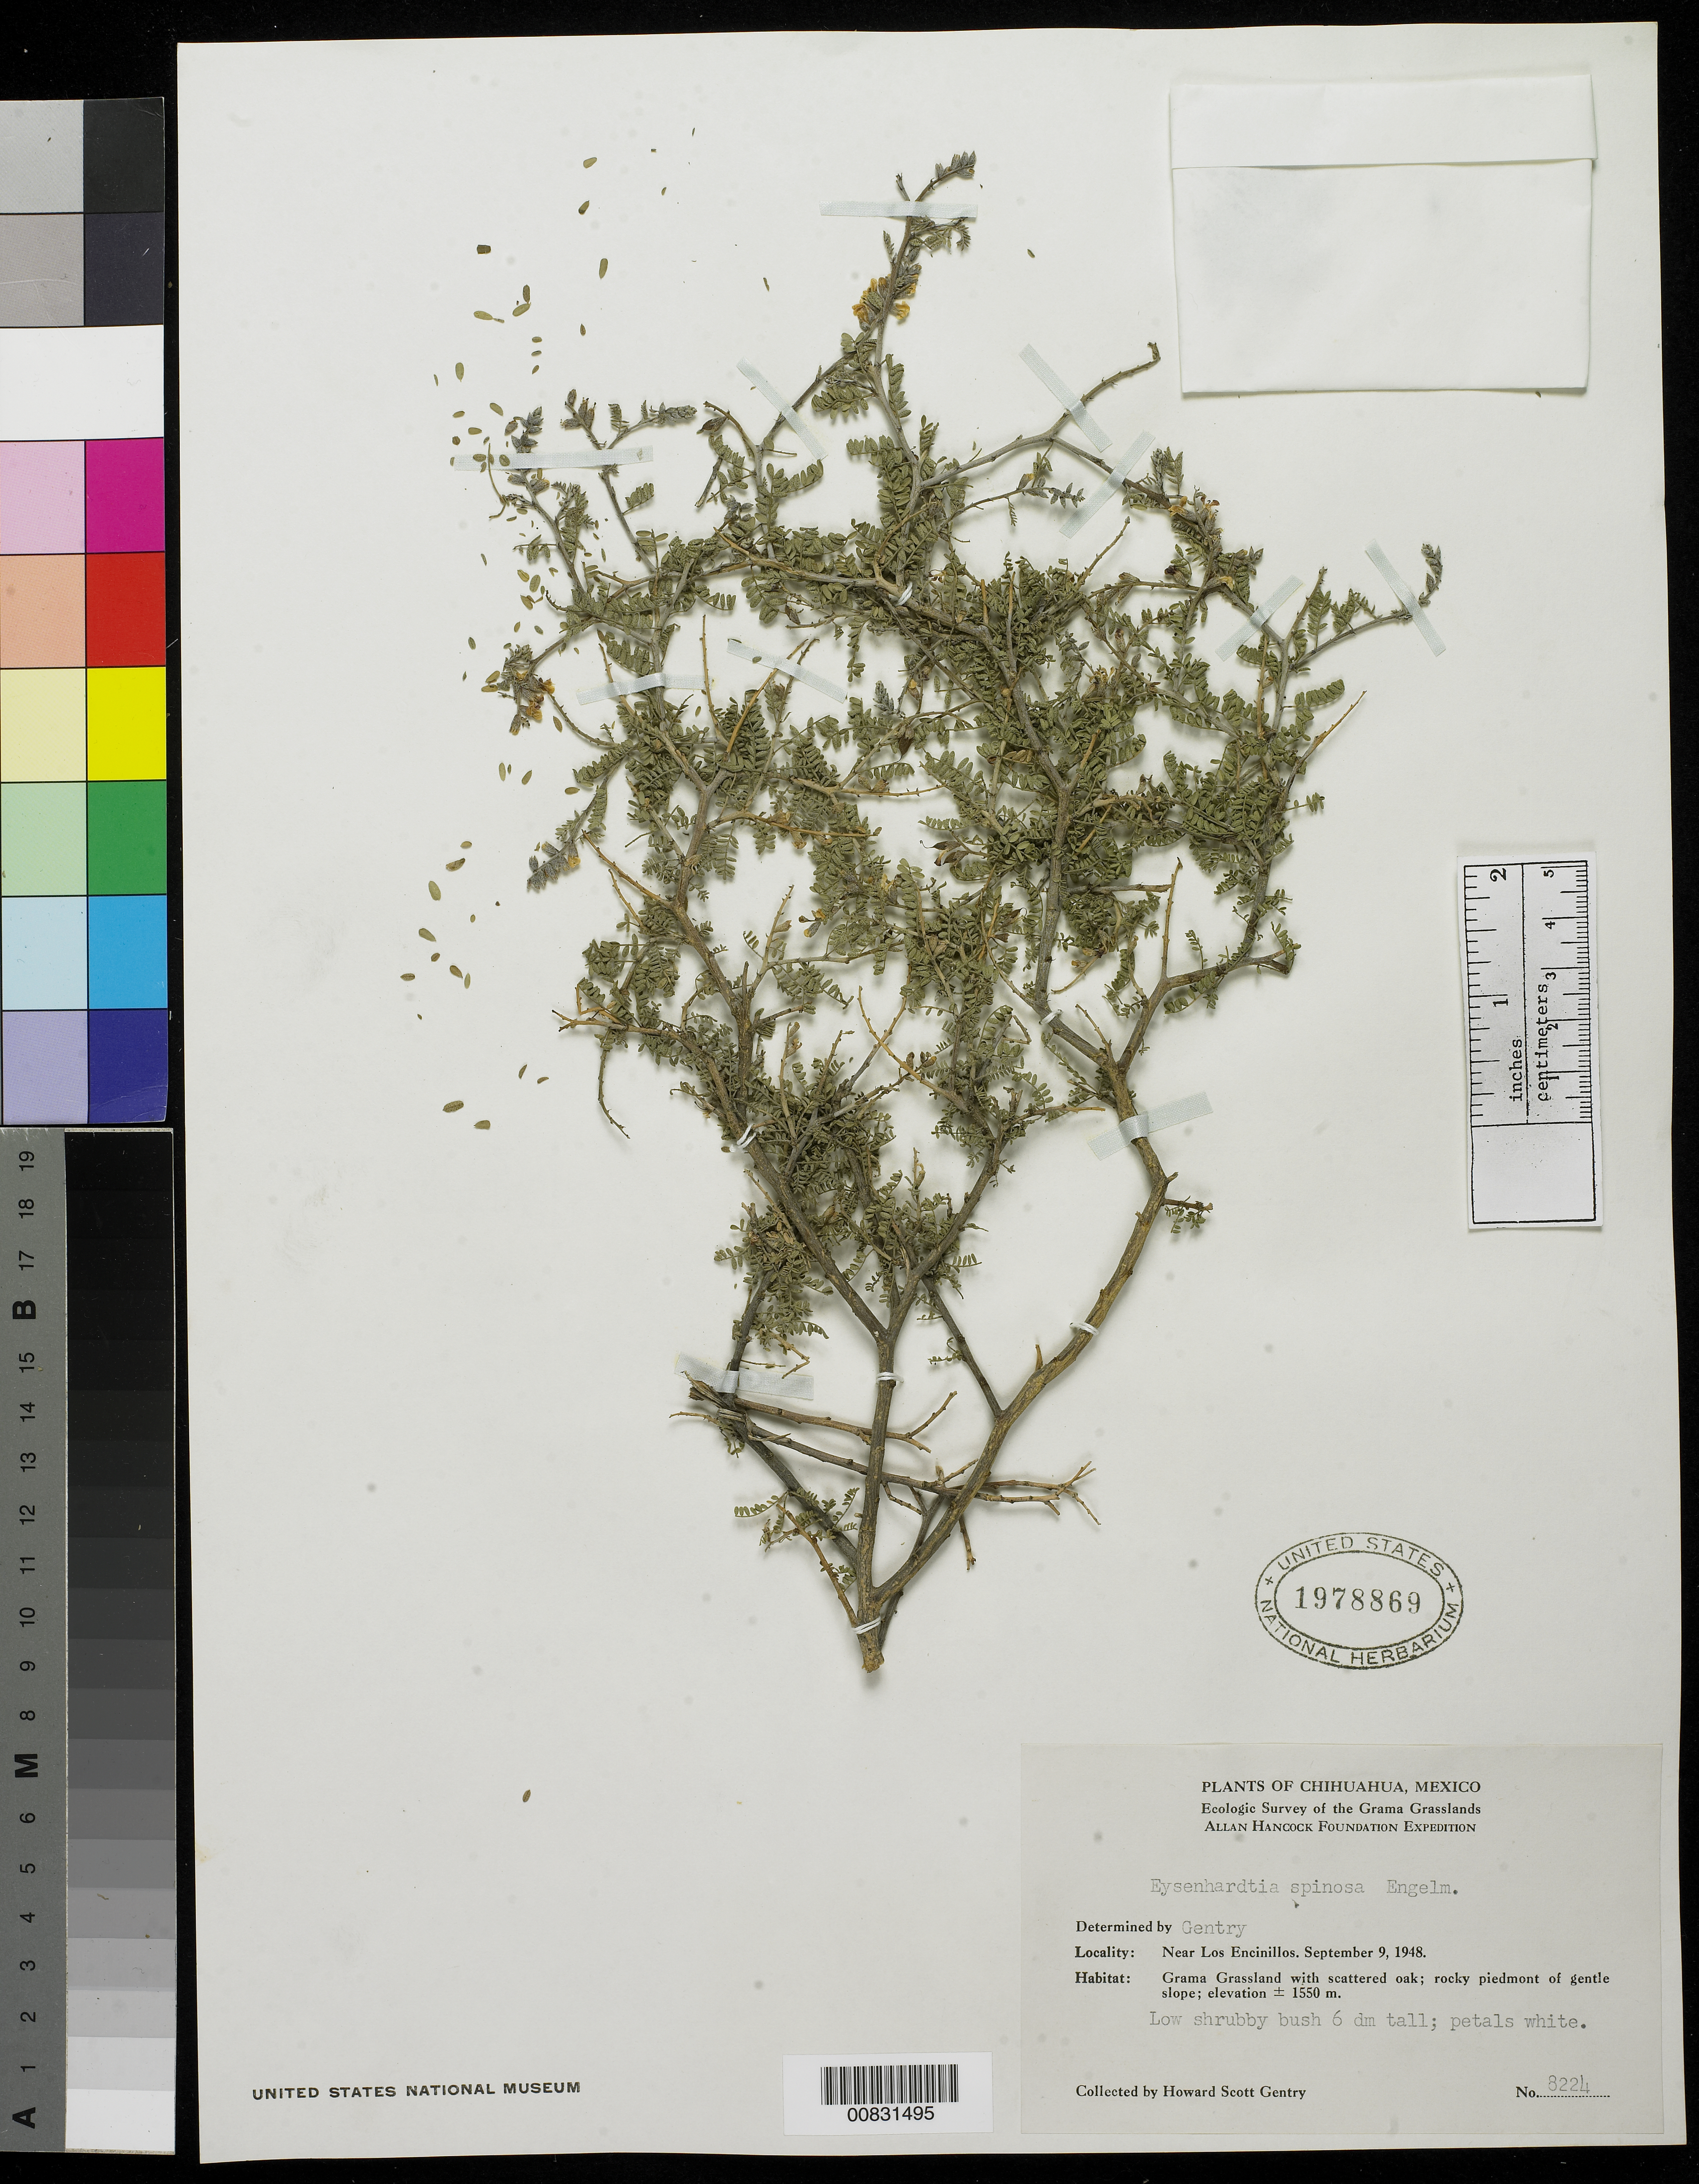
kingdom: Plantae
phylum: Tracheophyta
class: Magnoliopsida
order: Fabales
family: Fabaceae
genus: Eysenhardtia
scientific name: Eysenhardtia spinosa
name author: Engelm. ex A. Gray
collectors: H. S. Gentry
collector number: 8224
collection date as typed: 09 Sep 1948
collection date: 1948-09-09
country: Mexico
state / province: Chihuahua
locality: Near Los Encinillos.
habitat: Grama Grassland with scattered oak; rocky piedmont of gentle slope.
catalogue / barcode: US 1978869